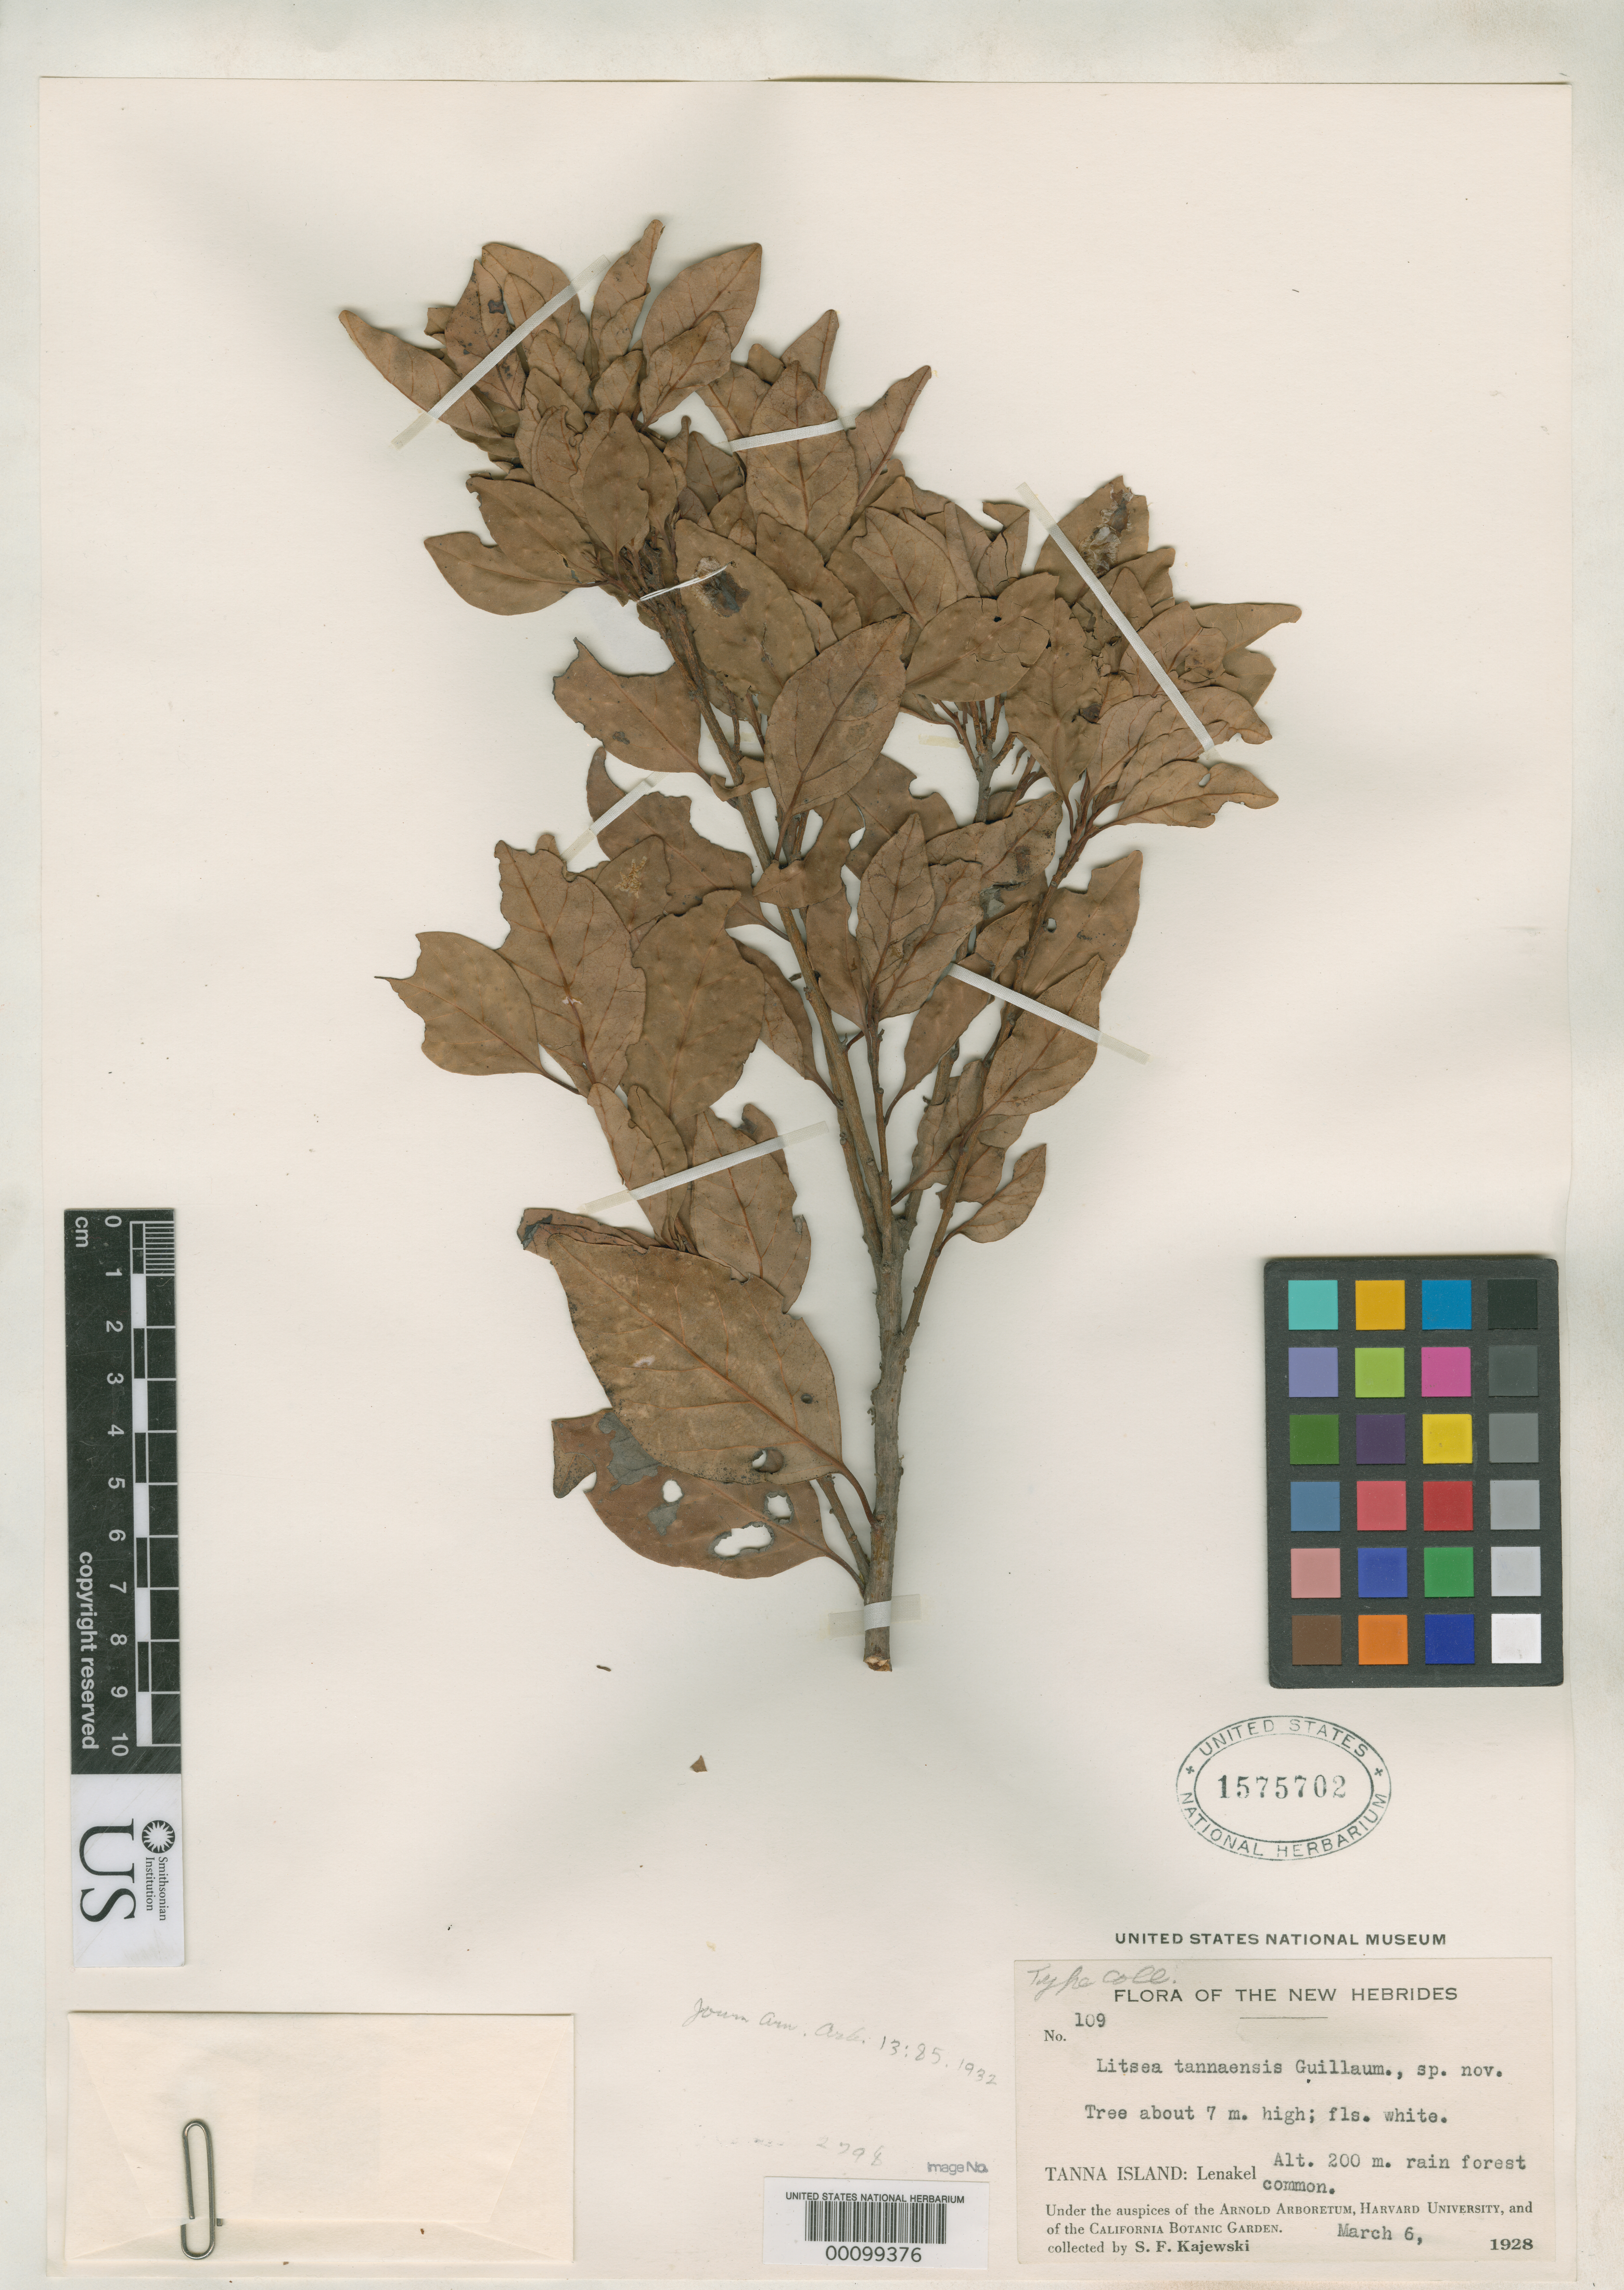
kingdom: Plantae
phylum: Tracheophyta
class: Magnoliopsida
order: Laurales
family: Lauraceae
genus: Litsea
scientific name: Litsea tannaensis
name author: Guillaumin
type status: Isotype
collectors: S. Kajewski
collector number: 109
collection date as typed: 06 Mar 1928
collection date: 1928-03-06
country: Vanuatu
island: Tanna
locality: Lenakel.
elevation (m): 200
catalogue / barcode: US 1575702